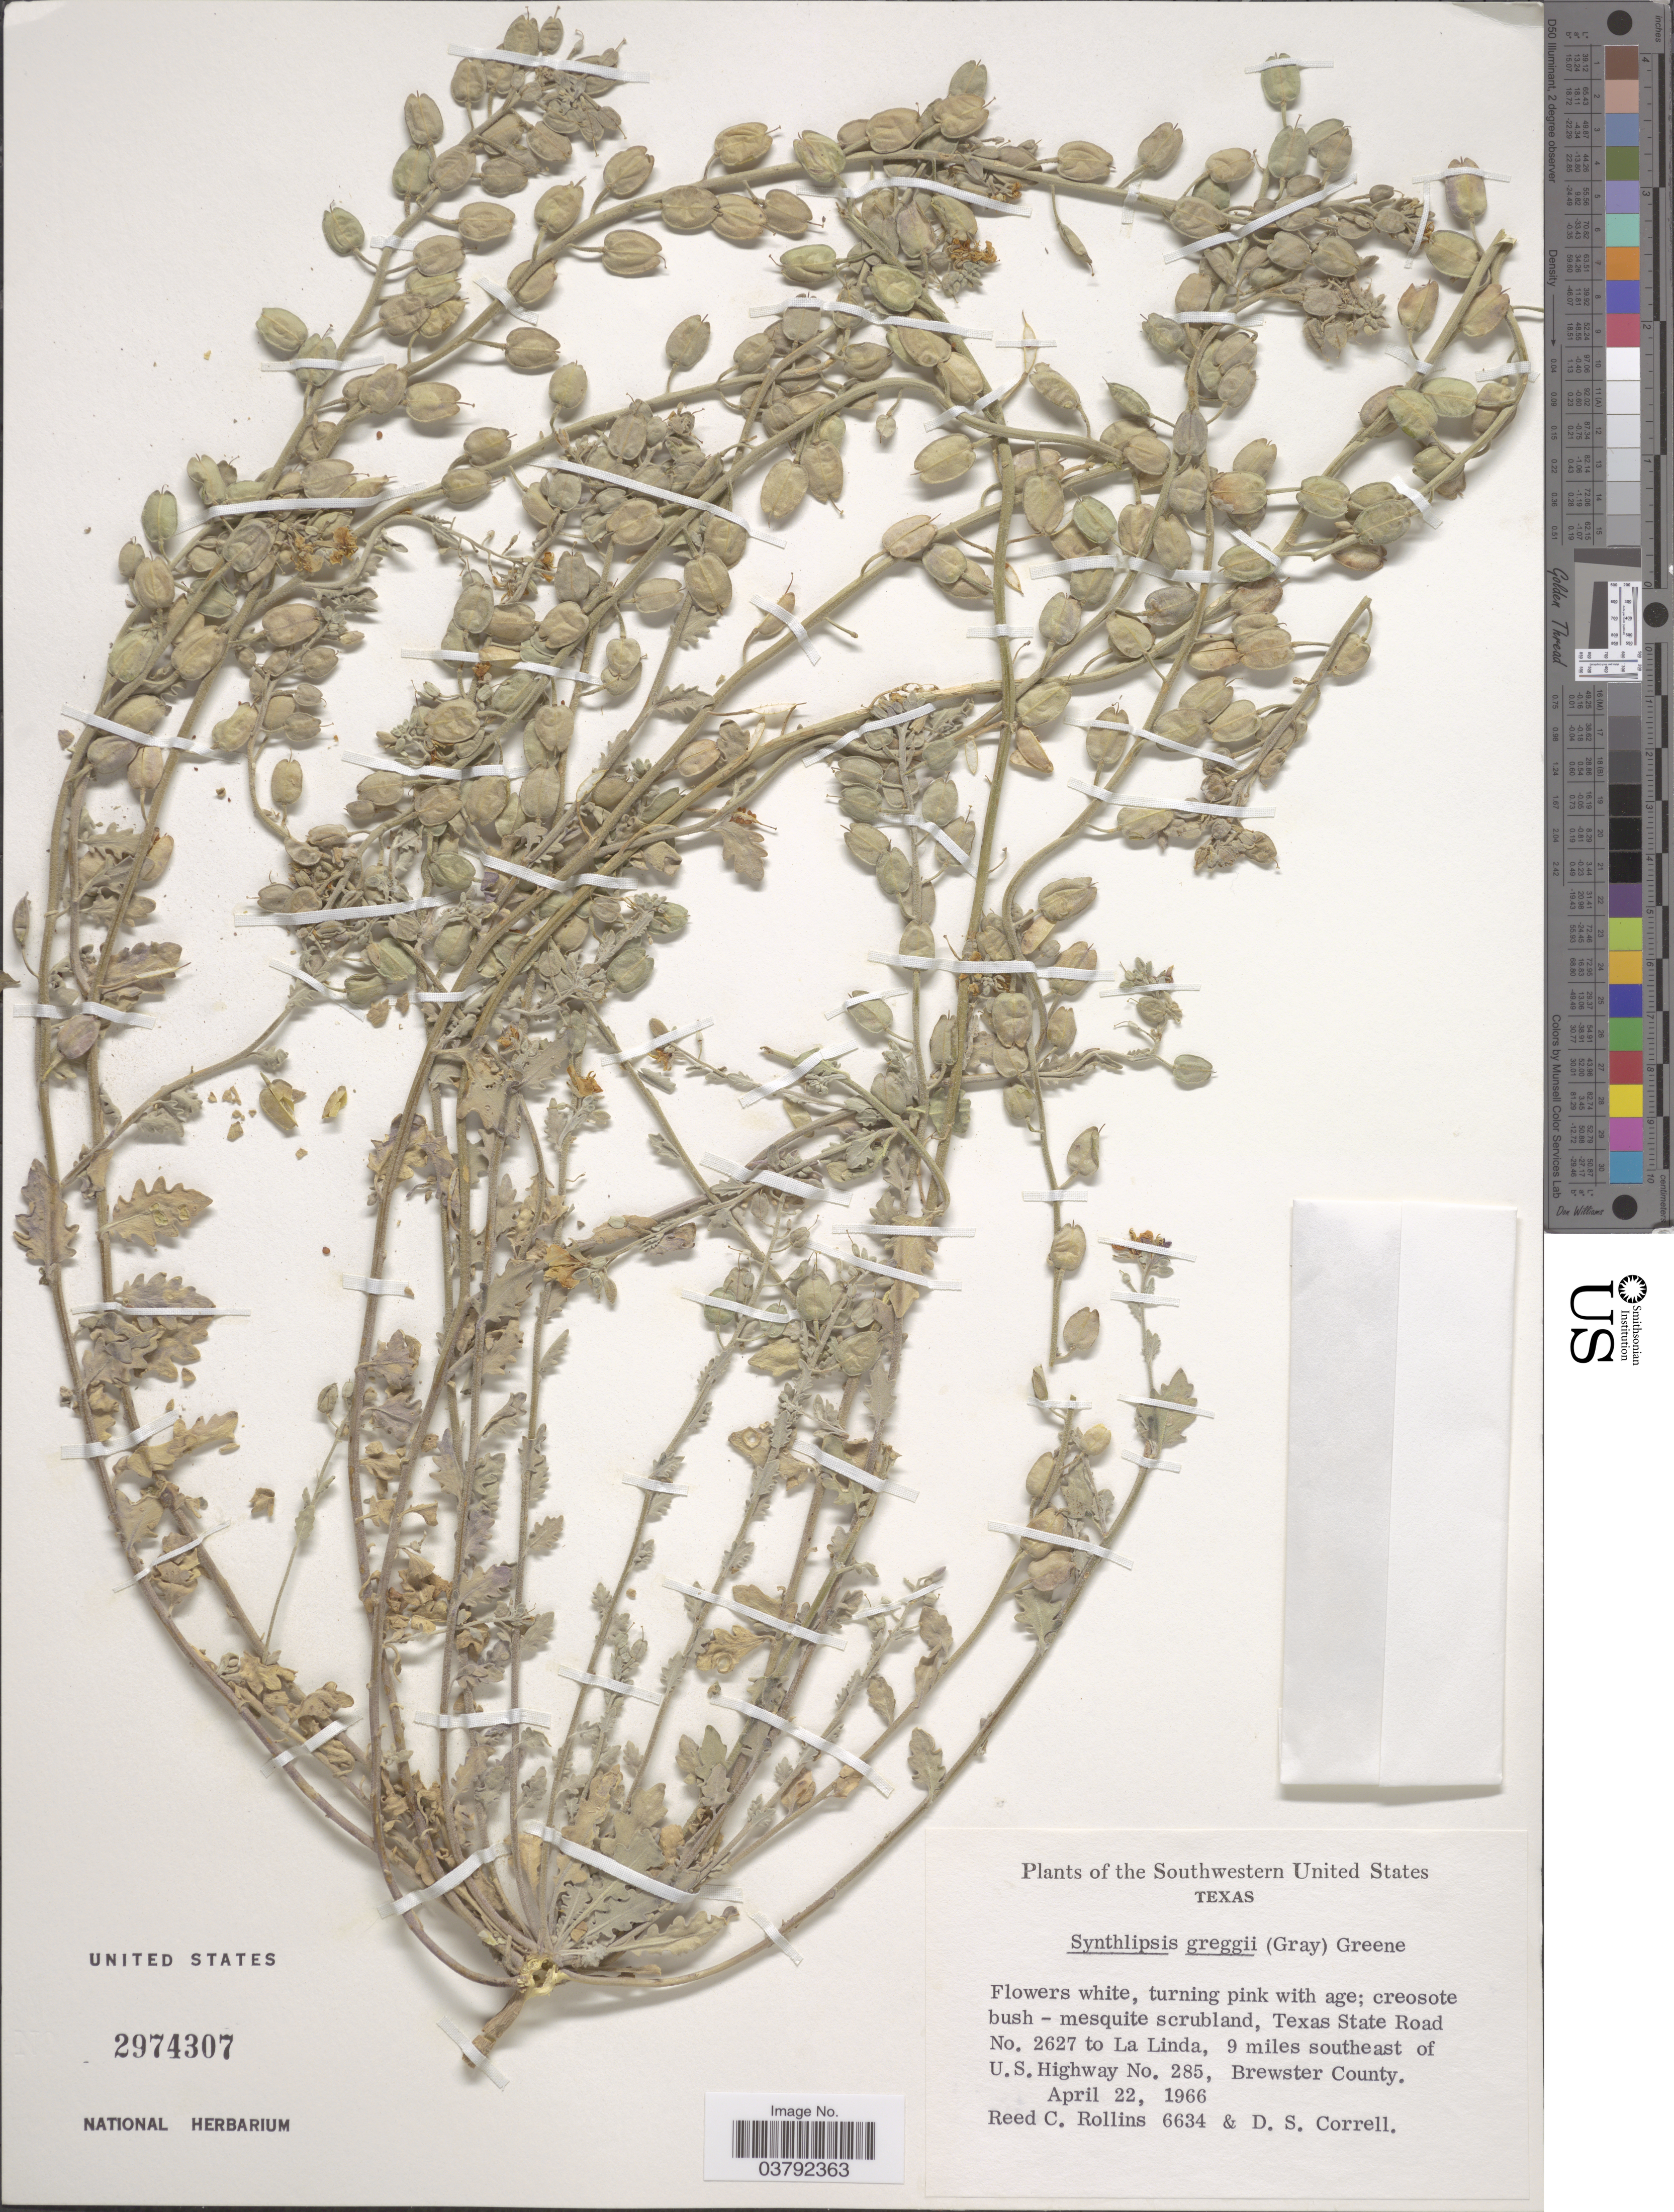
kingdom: Plantae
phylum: Tracheophyta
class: Magnoliopsida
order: Brassicales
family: Brassicaceae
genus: Synthlipsis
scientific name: Synthlipsis greggii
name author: A. Gray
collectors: R. C. Rollins & D. S. Correll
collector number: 6634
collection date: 1966-04-22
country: United States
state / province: Texas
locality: Southwestern United States. Texas State Road No. 2627 to La Linda, 9 miles southeast of U.S. Highway No. 285, Brewster County.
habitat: mesquite scrubland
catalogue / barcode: US 2974307